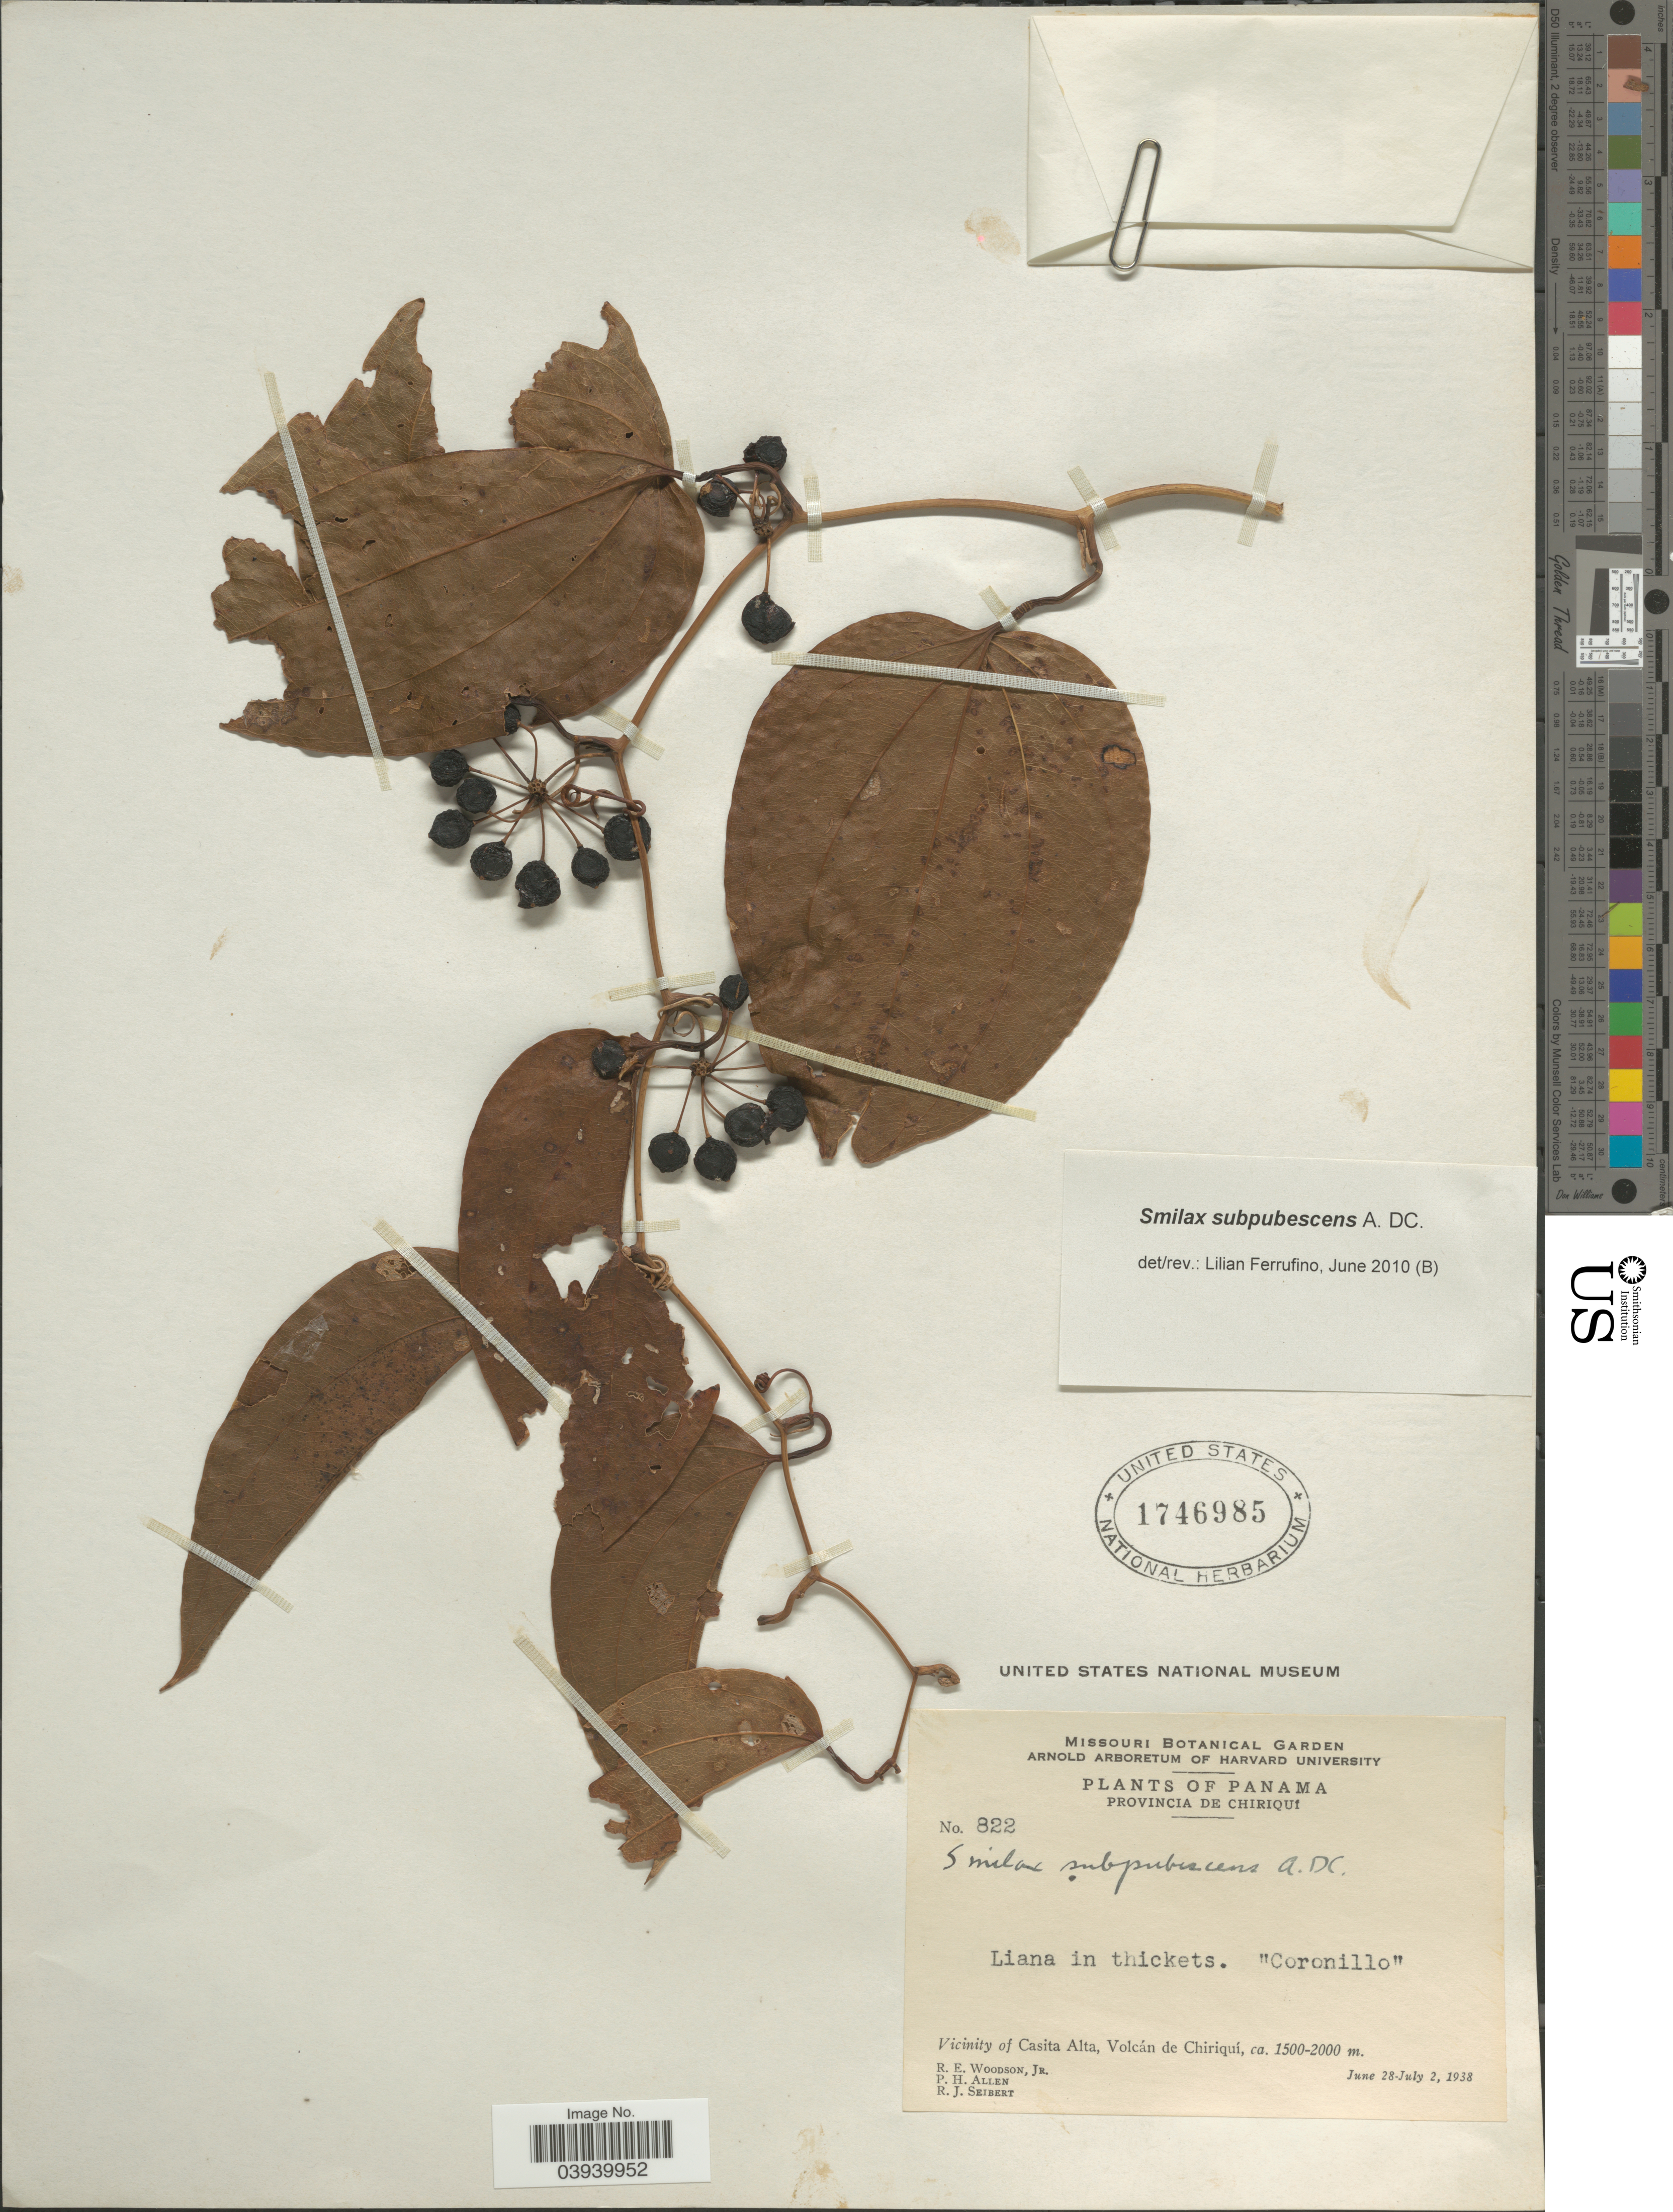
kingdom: Plantae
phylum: Tracheophyta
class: Liliopsida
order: Liliales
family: Smilacaceae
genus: Smilax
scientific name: Smilax subpubescens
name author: A. DC.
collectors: R. E. Woodson, P. H. Allen & R. J. Seibert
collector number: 822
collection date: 1938-06-28/1938-07-02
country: Panama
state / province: Chiriqui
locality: Vicinity of Casita Alta, Volcán de Chiriquí.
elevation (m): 1500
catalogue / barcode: US 1746985